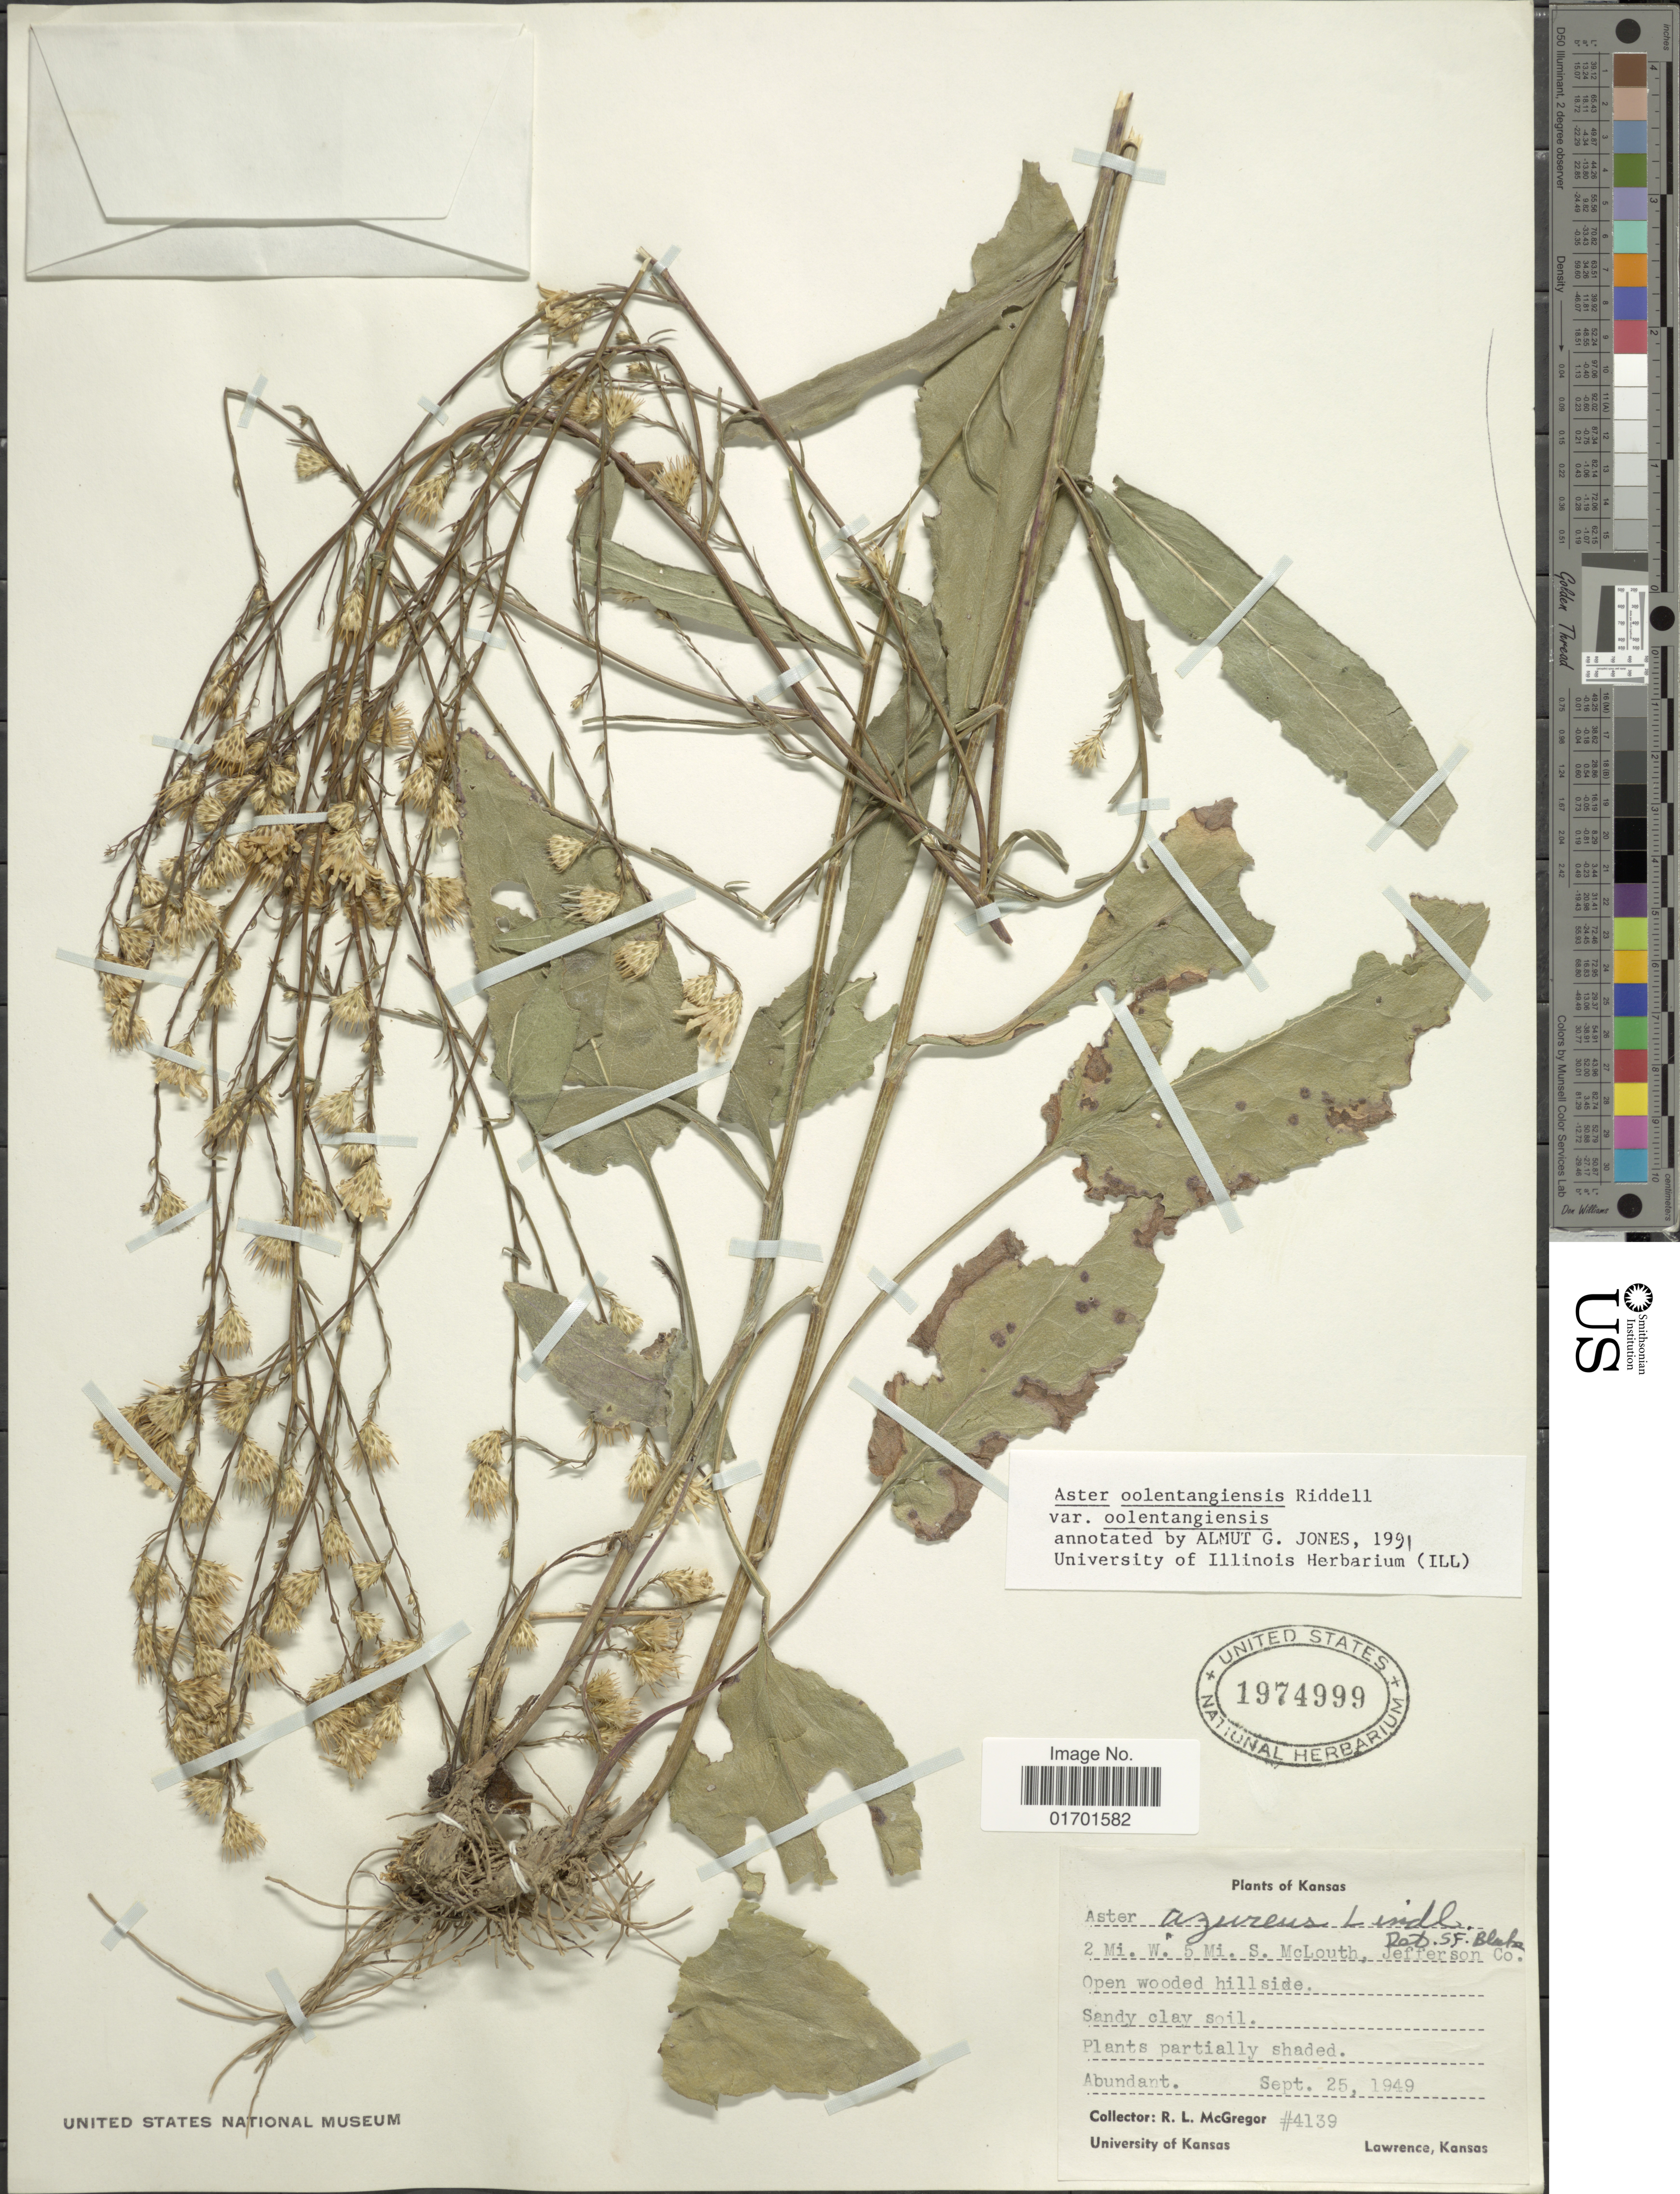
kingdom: Plantae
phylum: Tracheophyta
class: Magnoliopsida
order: Asterales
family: Asteraceae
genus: Symphyotrichum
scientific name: Symphyotrichum oolentangiense var. oolentangiense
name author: G.L. Nesom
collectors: R. McGregor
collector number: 4139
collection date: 1949-09-25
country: United States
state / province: Kansas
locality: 2 mi. W. 5 mi. S. McLouth, Jefferson Co., Lawrence.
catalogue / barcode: US 1974999